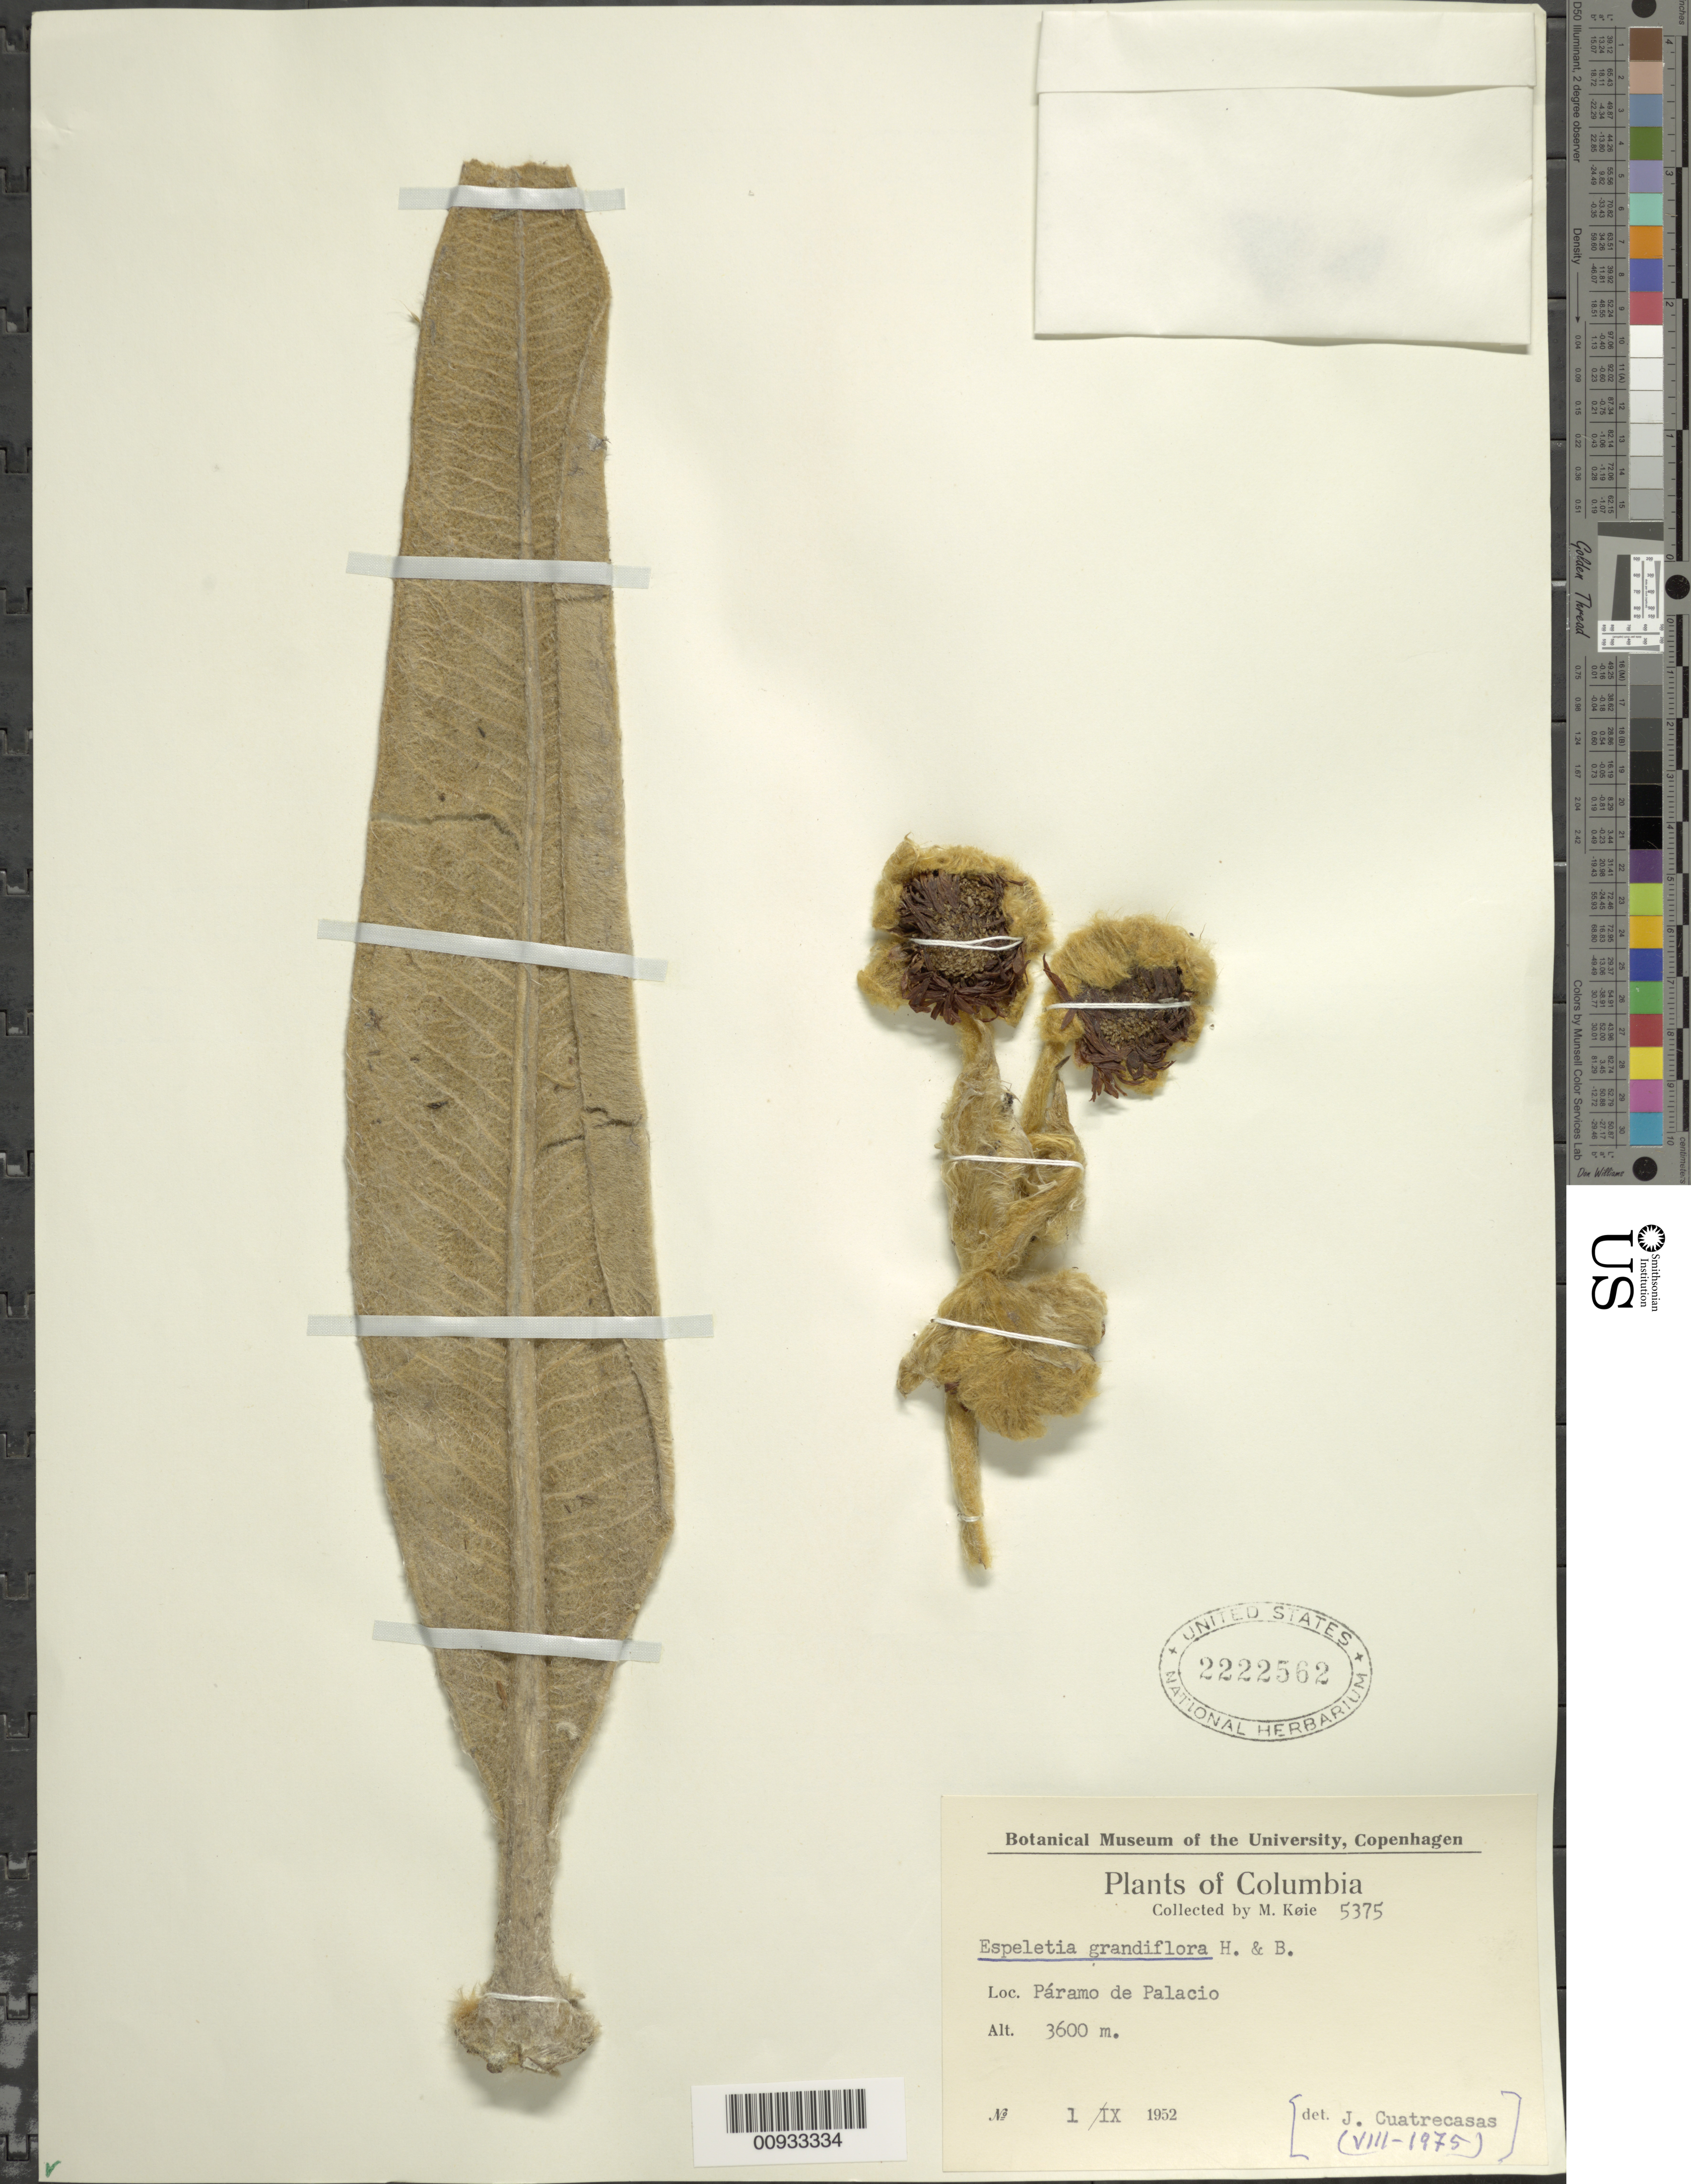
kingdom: Plantae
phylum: Tracheophyta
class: Magnoliopsida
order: Asterales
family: Asteraceae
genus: Espeletia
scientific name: Espeletia grandiflora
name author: Humb. & Bonpl.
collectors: M. Köie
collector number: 5375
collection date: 1952-09-01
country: Colombia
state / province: Cundinamarca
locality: Páramo de Palacios.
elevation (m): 3600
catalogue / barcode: US 2222562